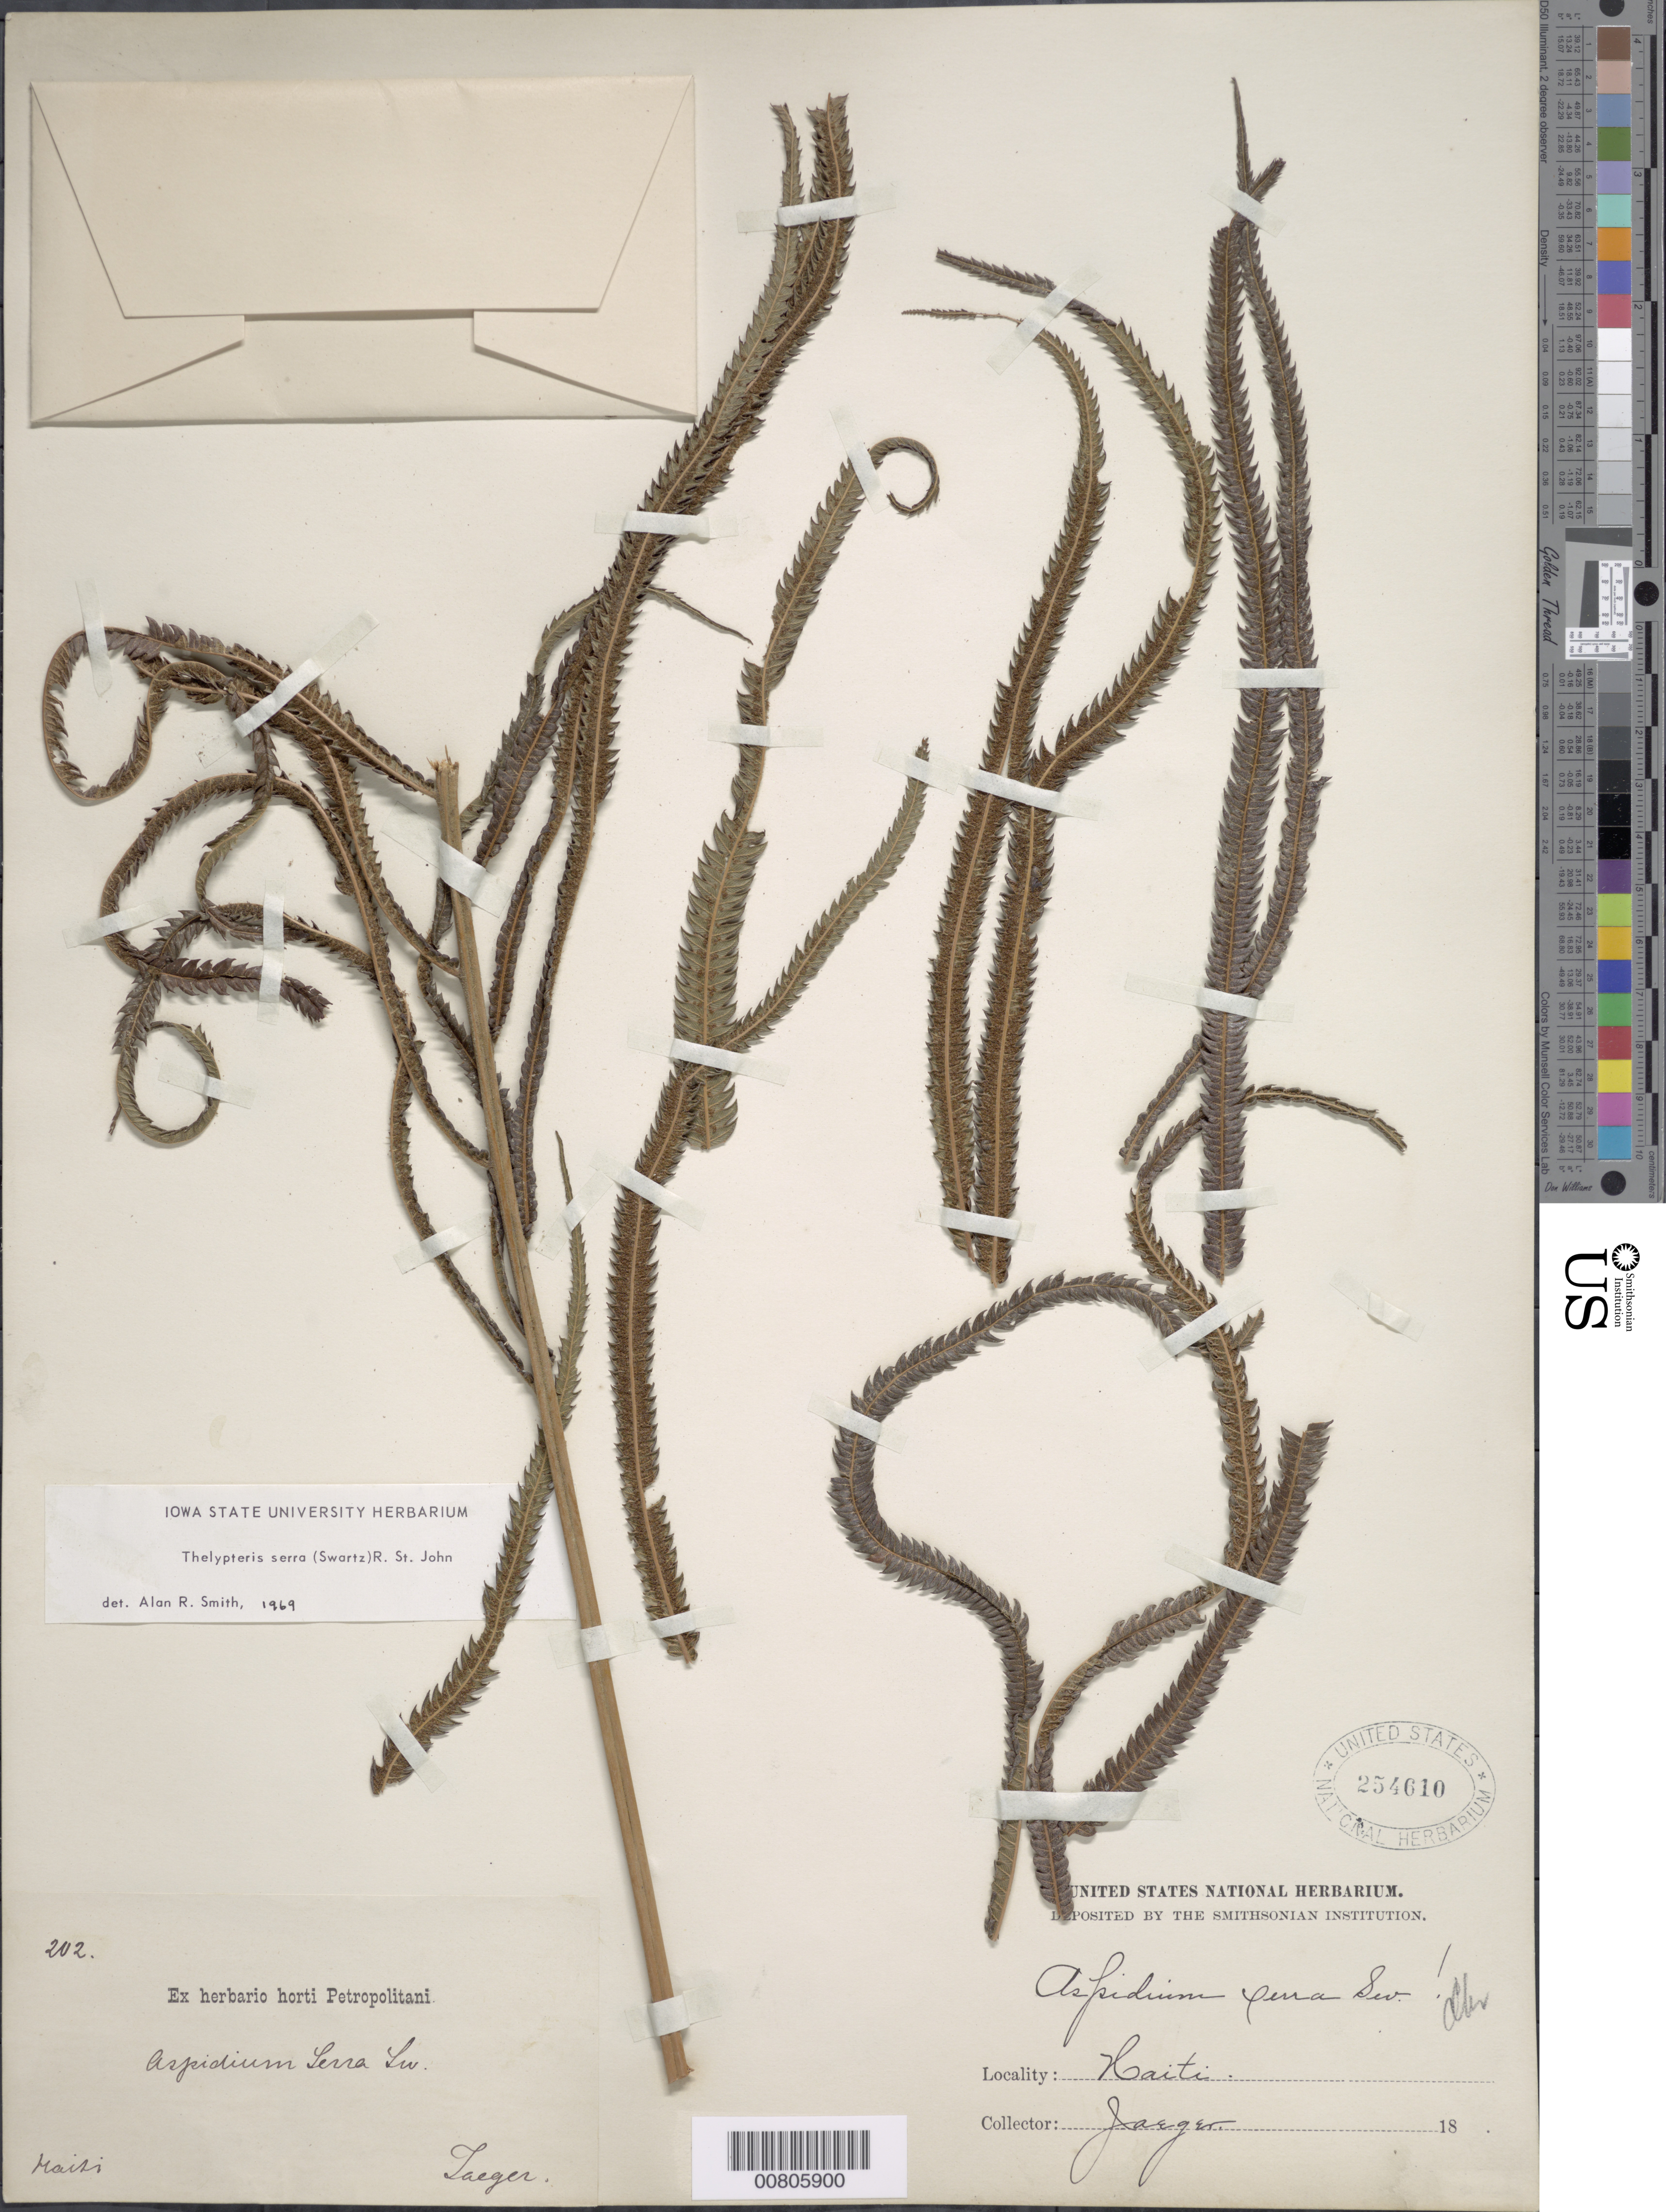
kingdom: Plantae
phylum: Tracheophyta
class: Polypodiopsida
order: Polypodiales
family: Thelypteridaceae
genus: Christella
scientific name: Christella serra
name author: (Sw.) Holttum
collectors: -. Jaeger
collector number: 202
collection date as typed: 18--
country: Haiti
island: Hispaniola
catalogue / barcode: US 254610